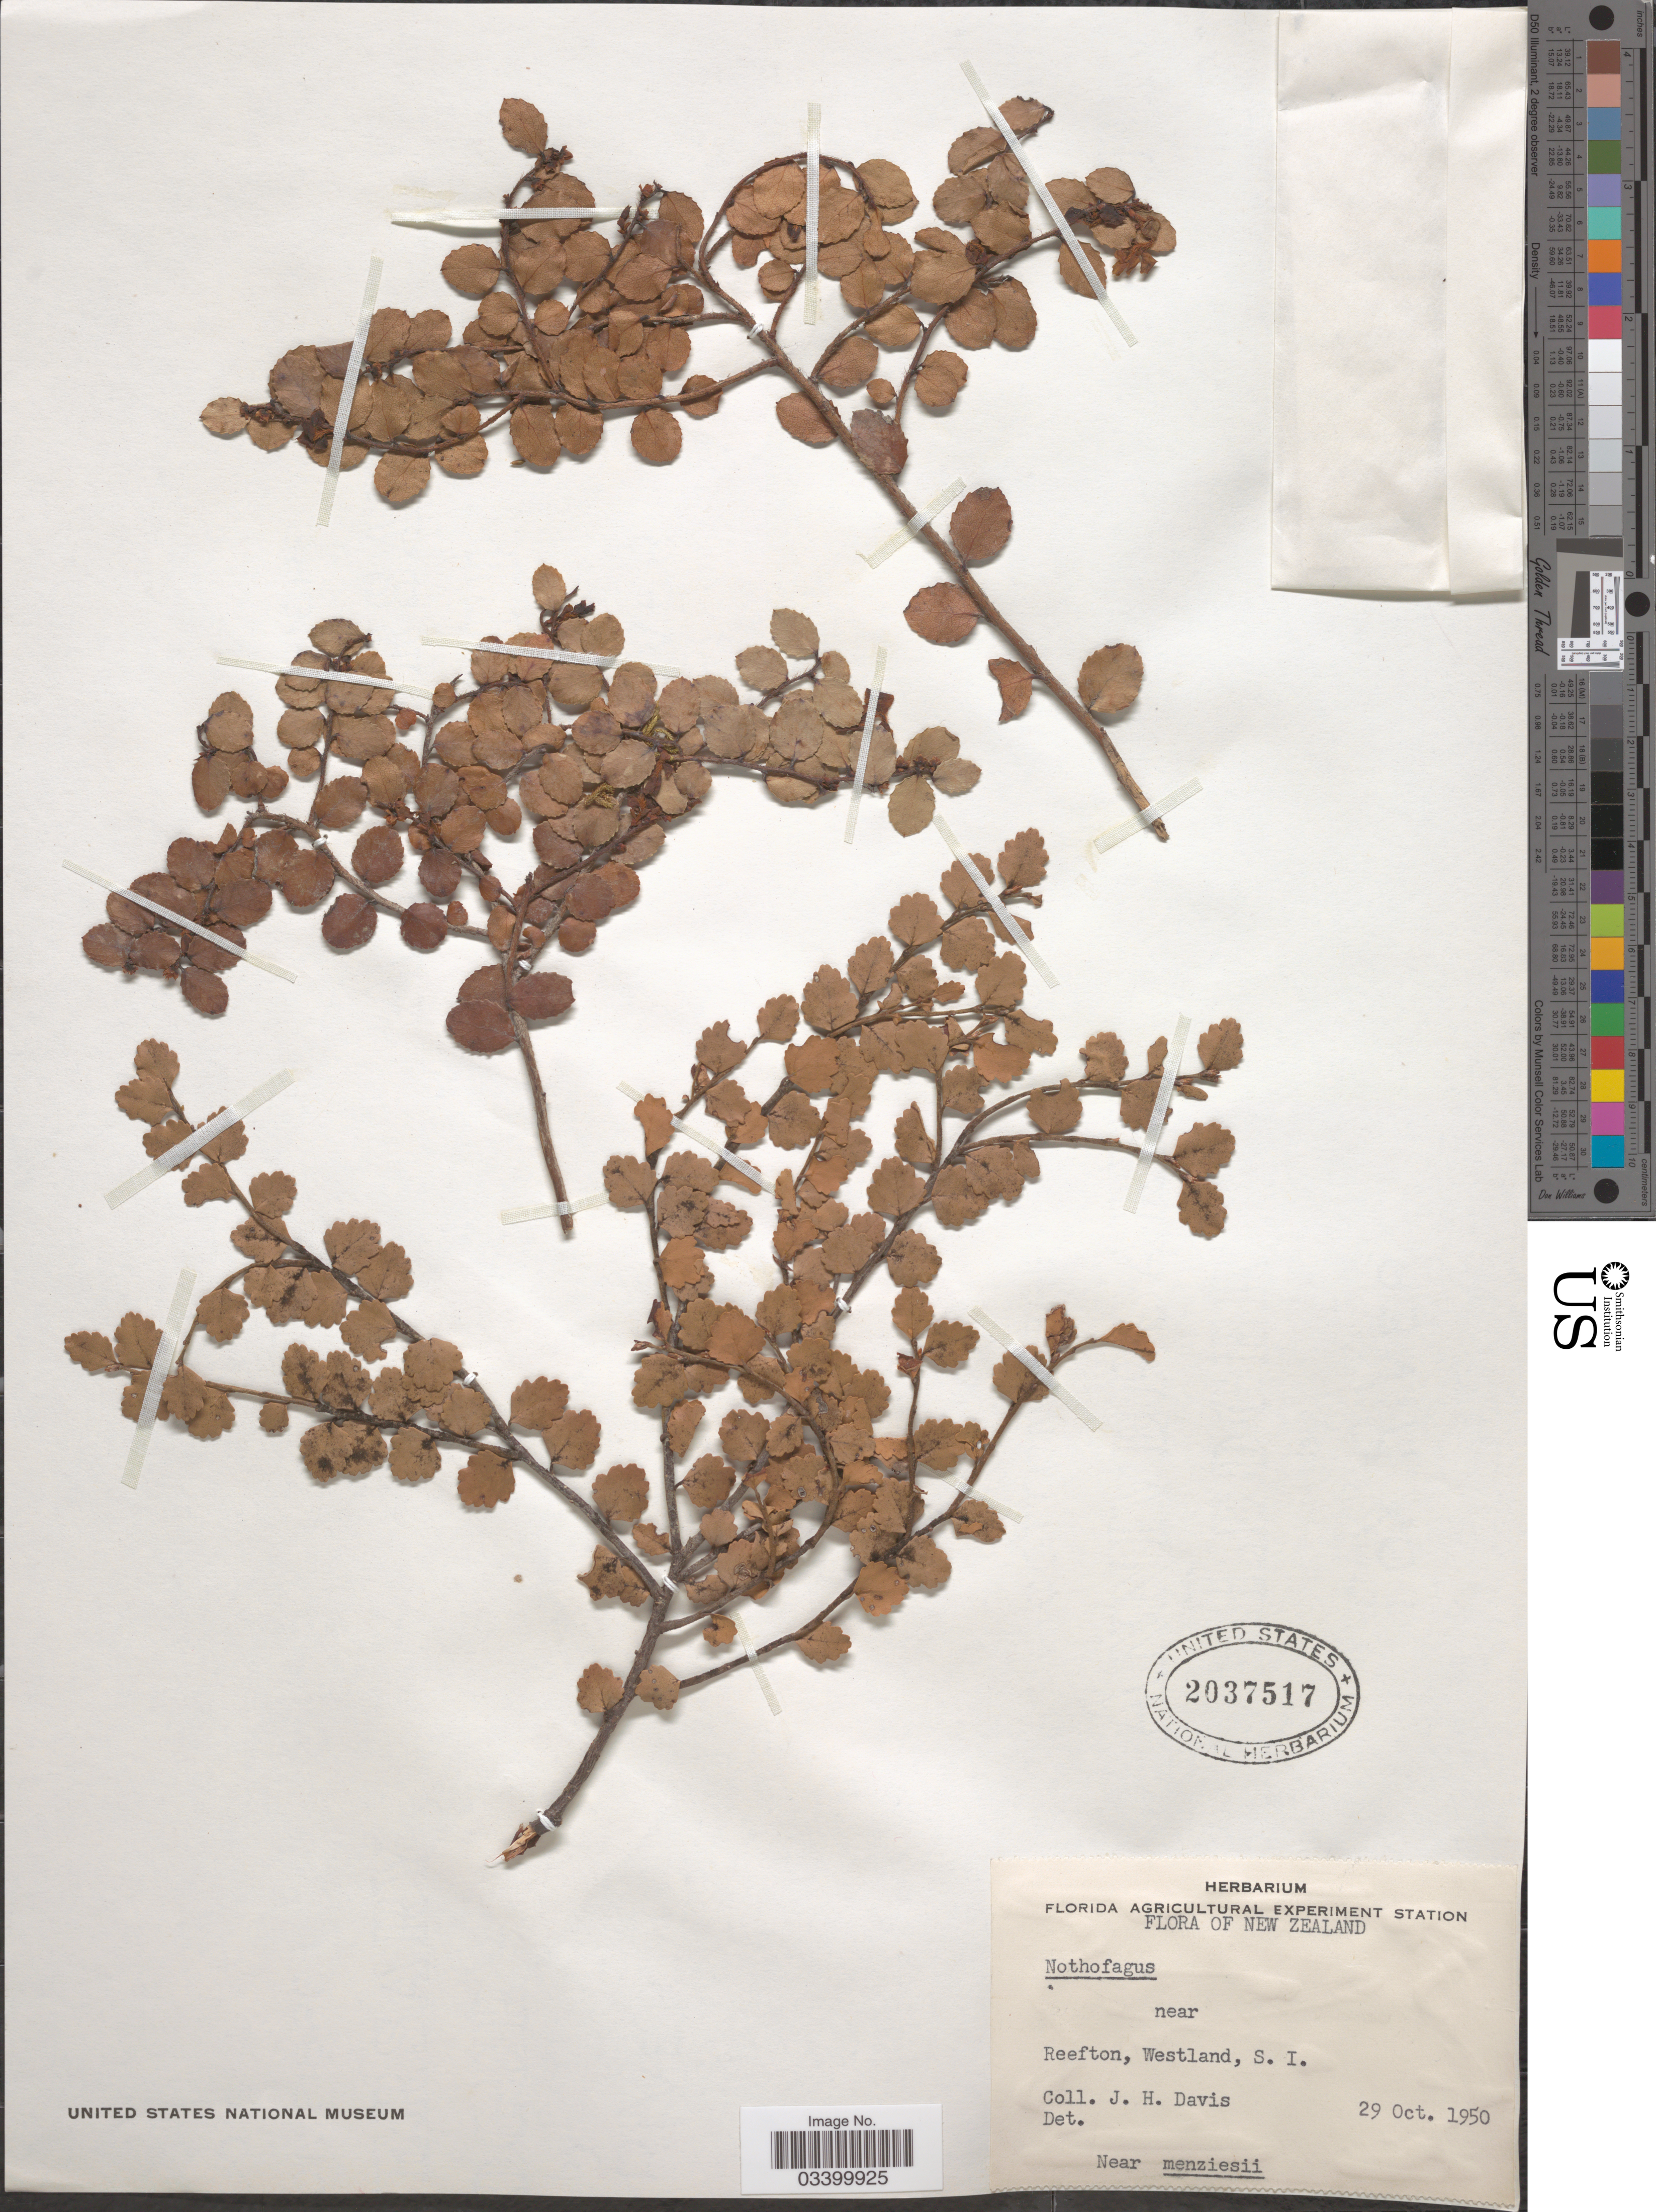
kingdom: Plantae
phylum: Tracheophyta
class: Magnoliopsida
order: Fagales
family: Nothofagaceae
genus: Nothofagus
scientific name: Nothofagus sp.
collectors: J. Davis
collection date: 1950-10-29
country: New Zealand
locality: Near Reefton, Westland, S. I.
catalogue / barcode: US 2037517